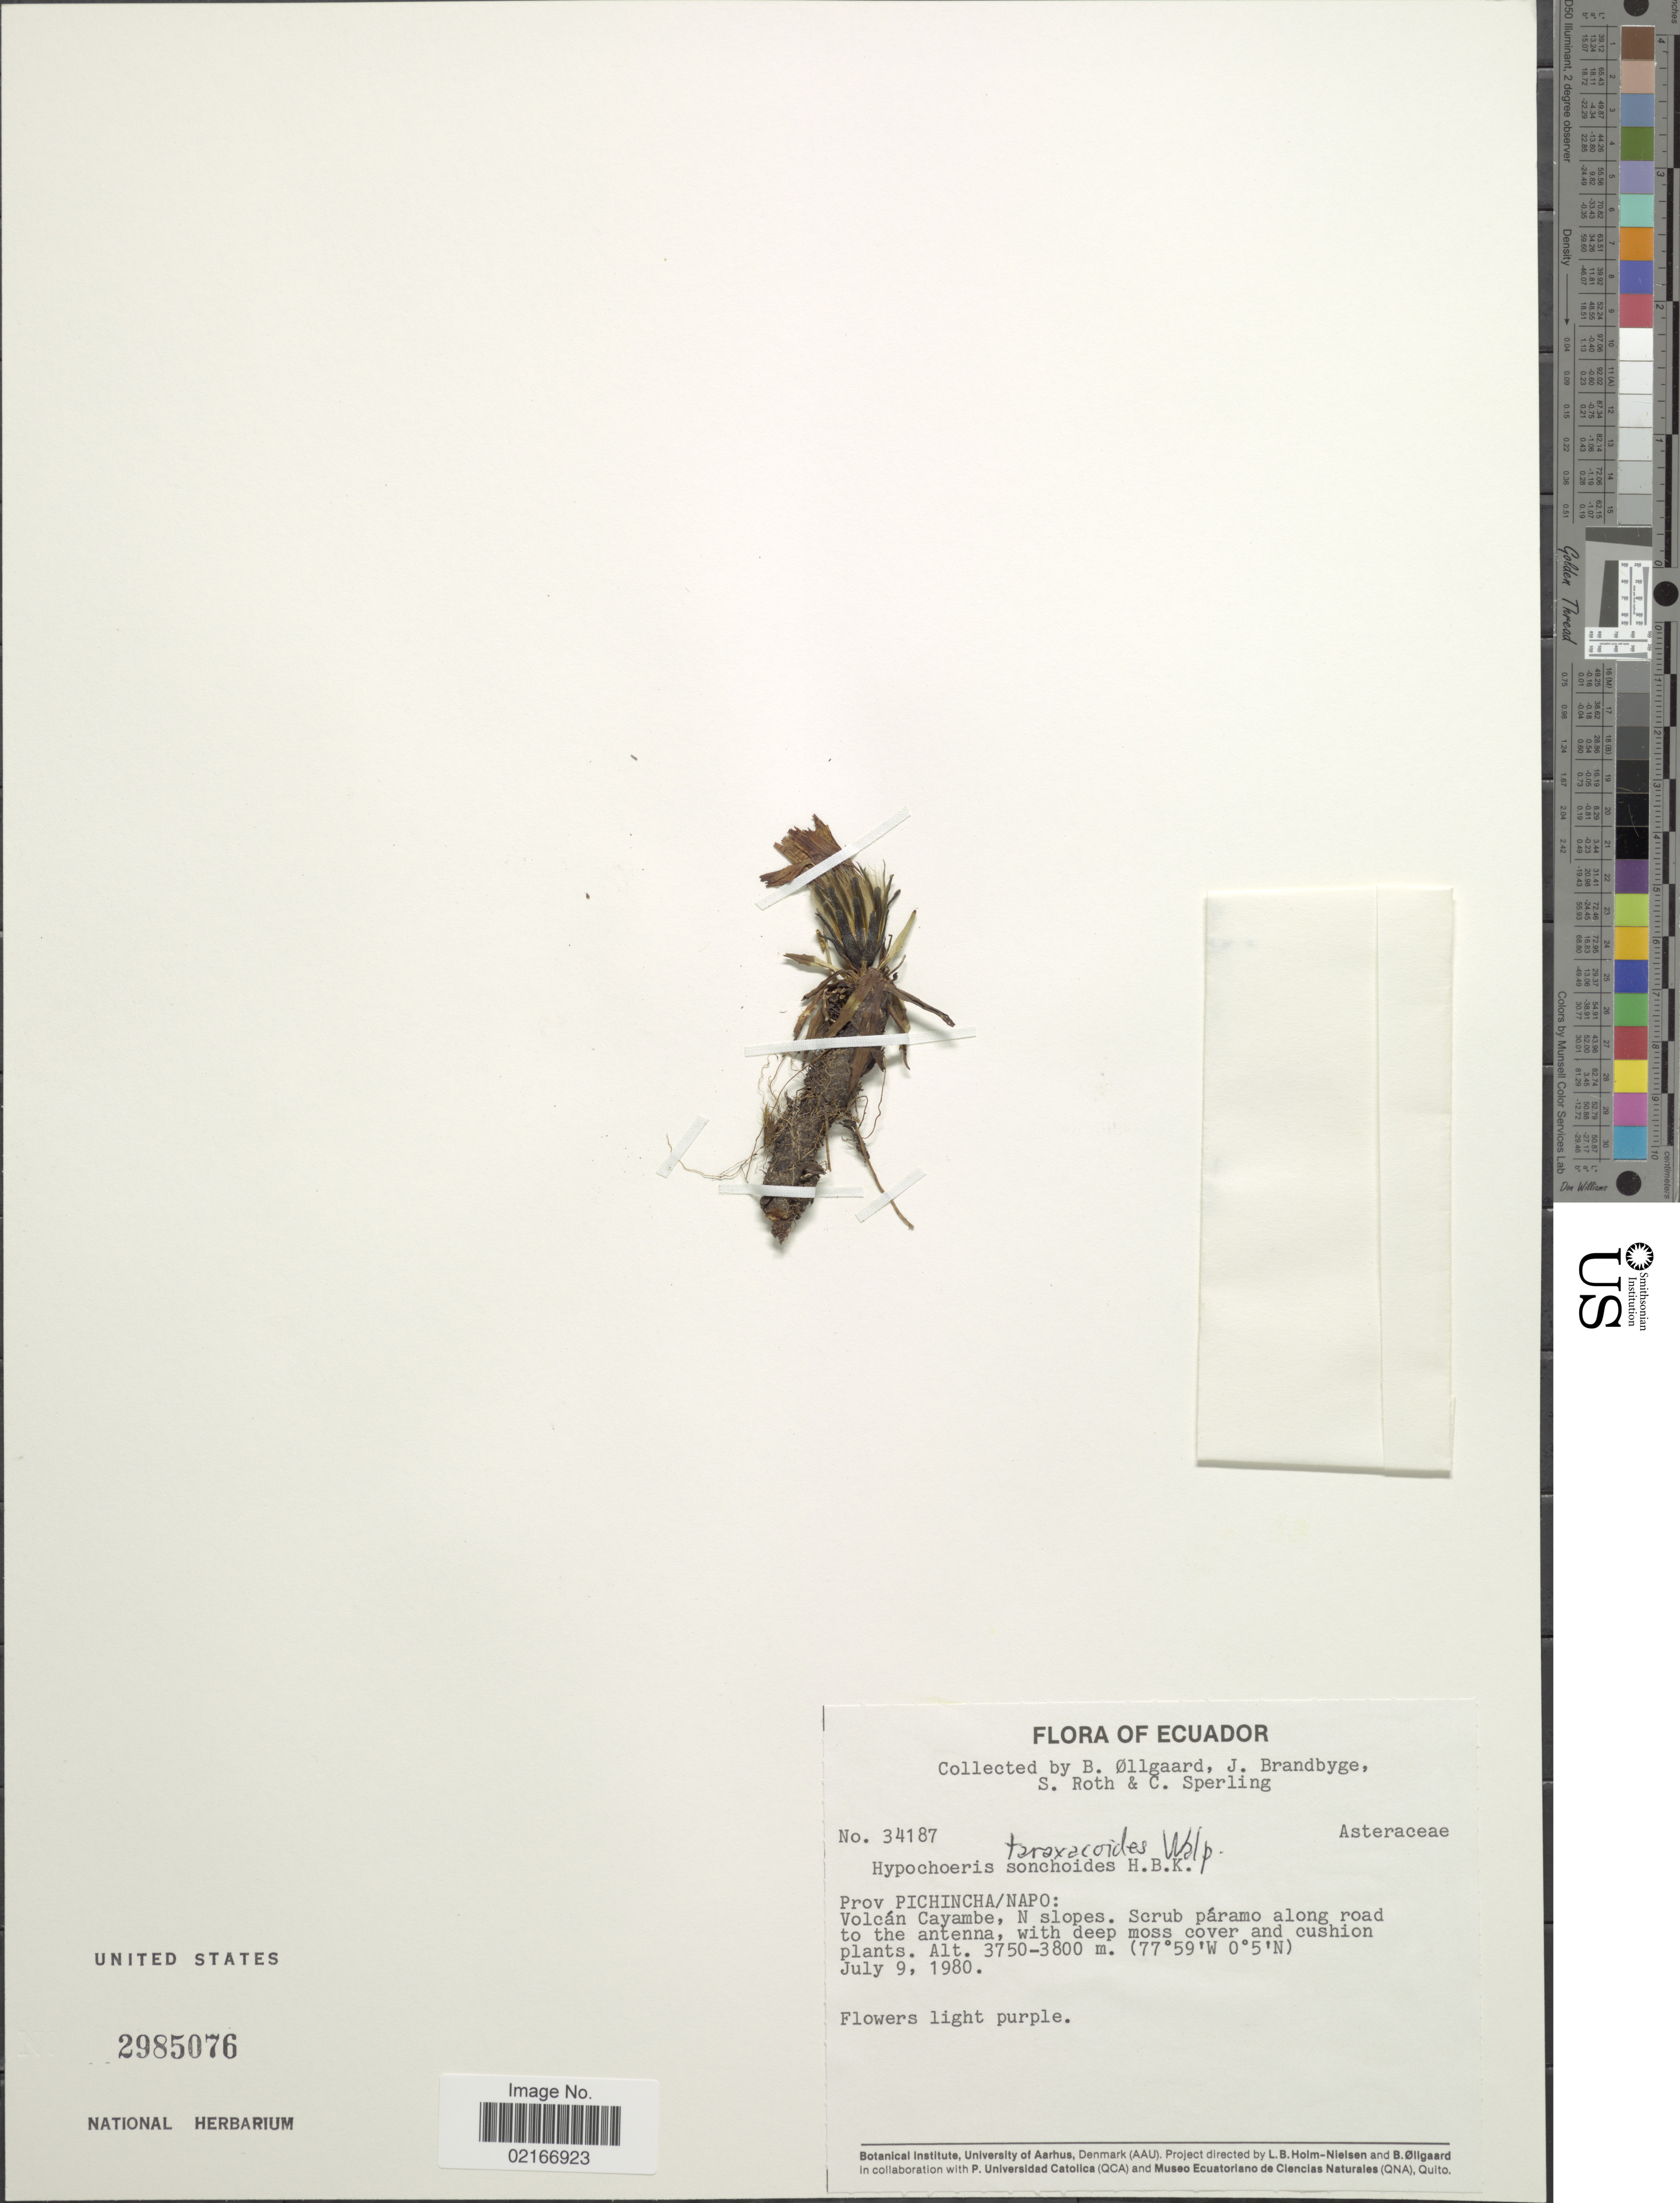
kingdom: Plantae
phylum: Tracheophyta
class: Magnoliopsida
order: Asterales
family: Asteraceae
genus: Hypochaeris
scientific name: Hypochaeris taraxacoides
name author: Ball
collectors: B. Øllgaard, J. Brandbyge, S. Roth & C. Sperling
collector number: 34187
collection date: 1980-07-09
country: Ecuador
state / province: Pichincha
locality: Volcán Cayambe, N slopes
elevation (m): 3750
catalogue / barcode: US 2985076